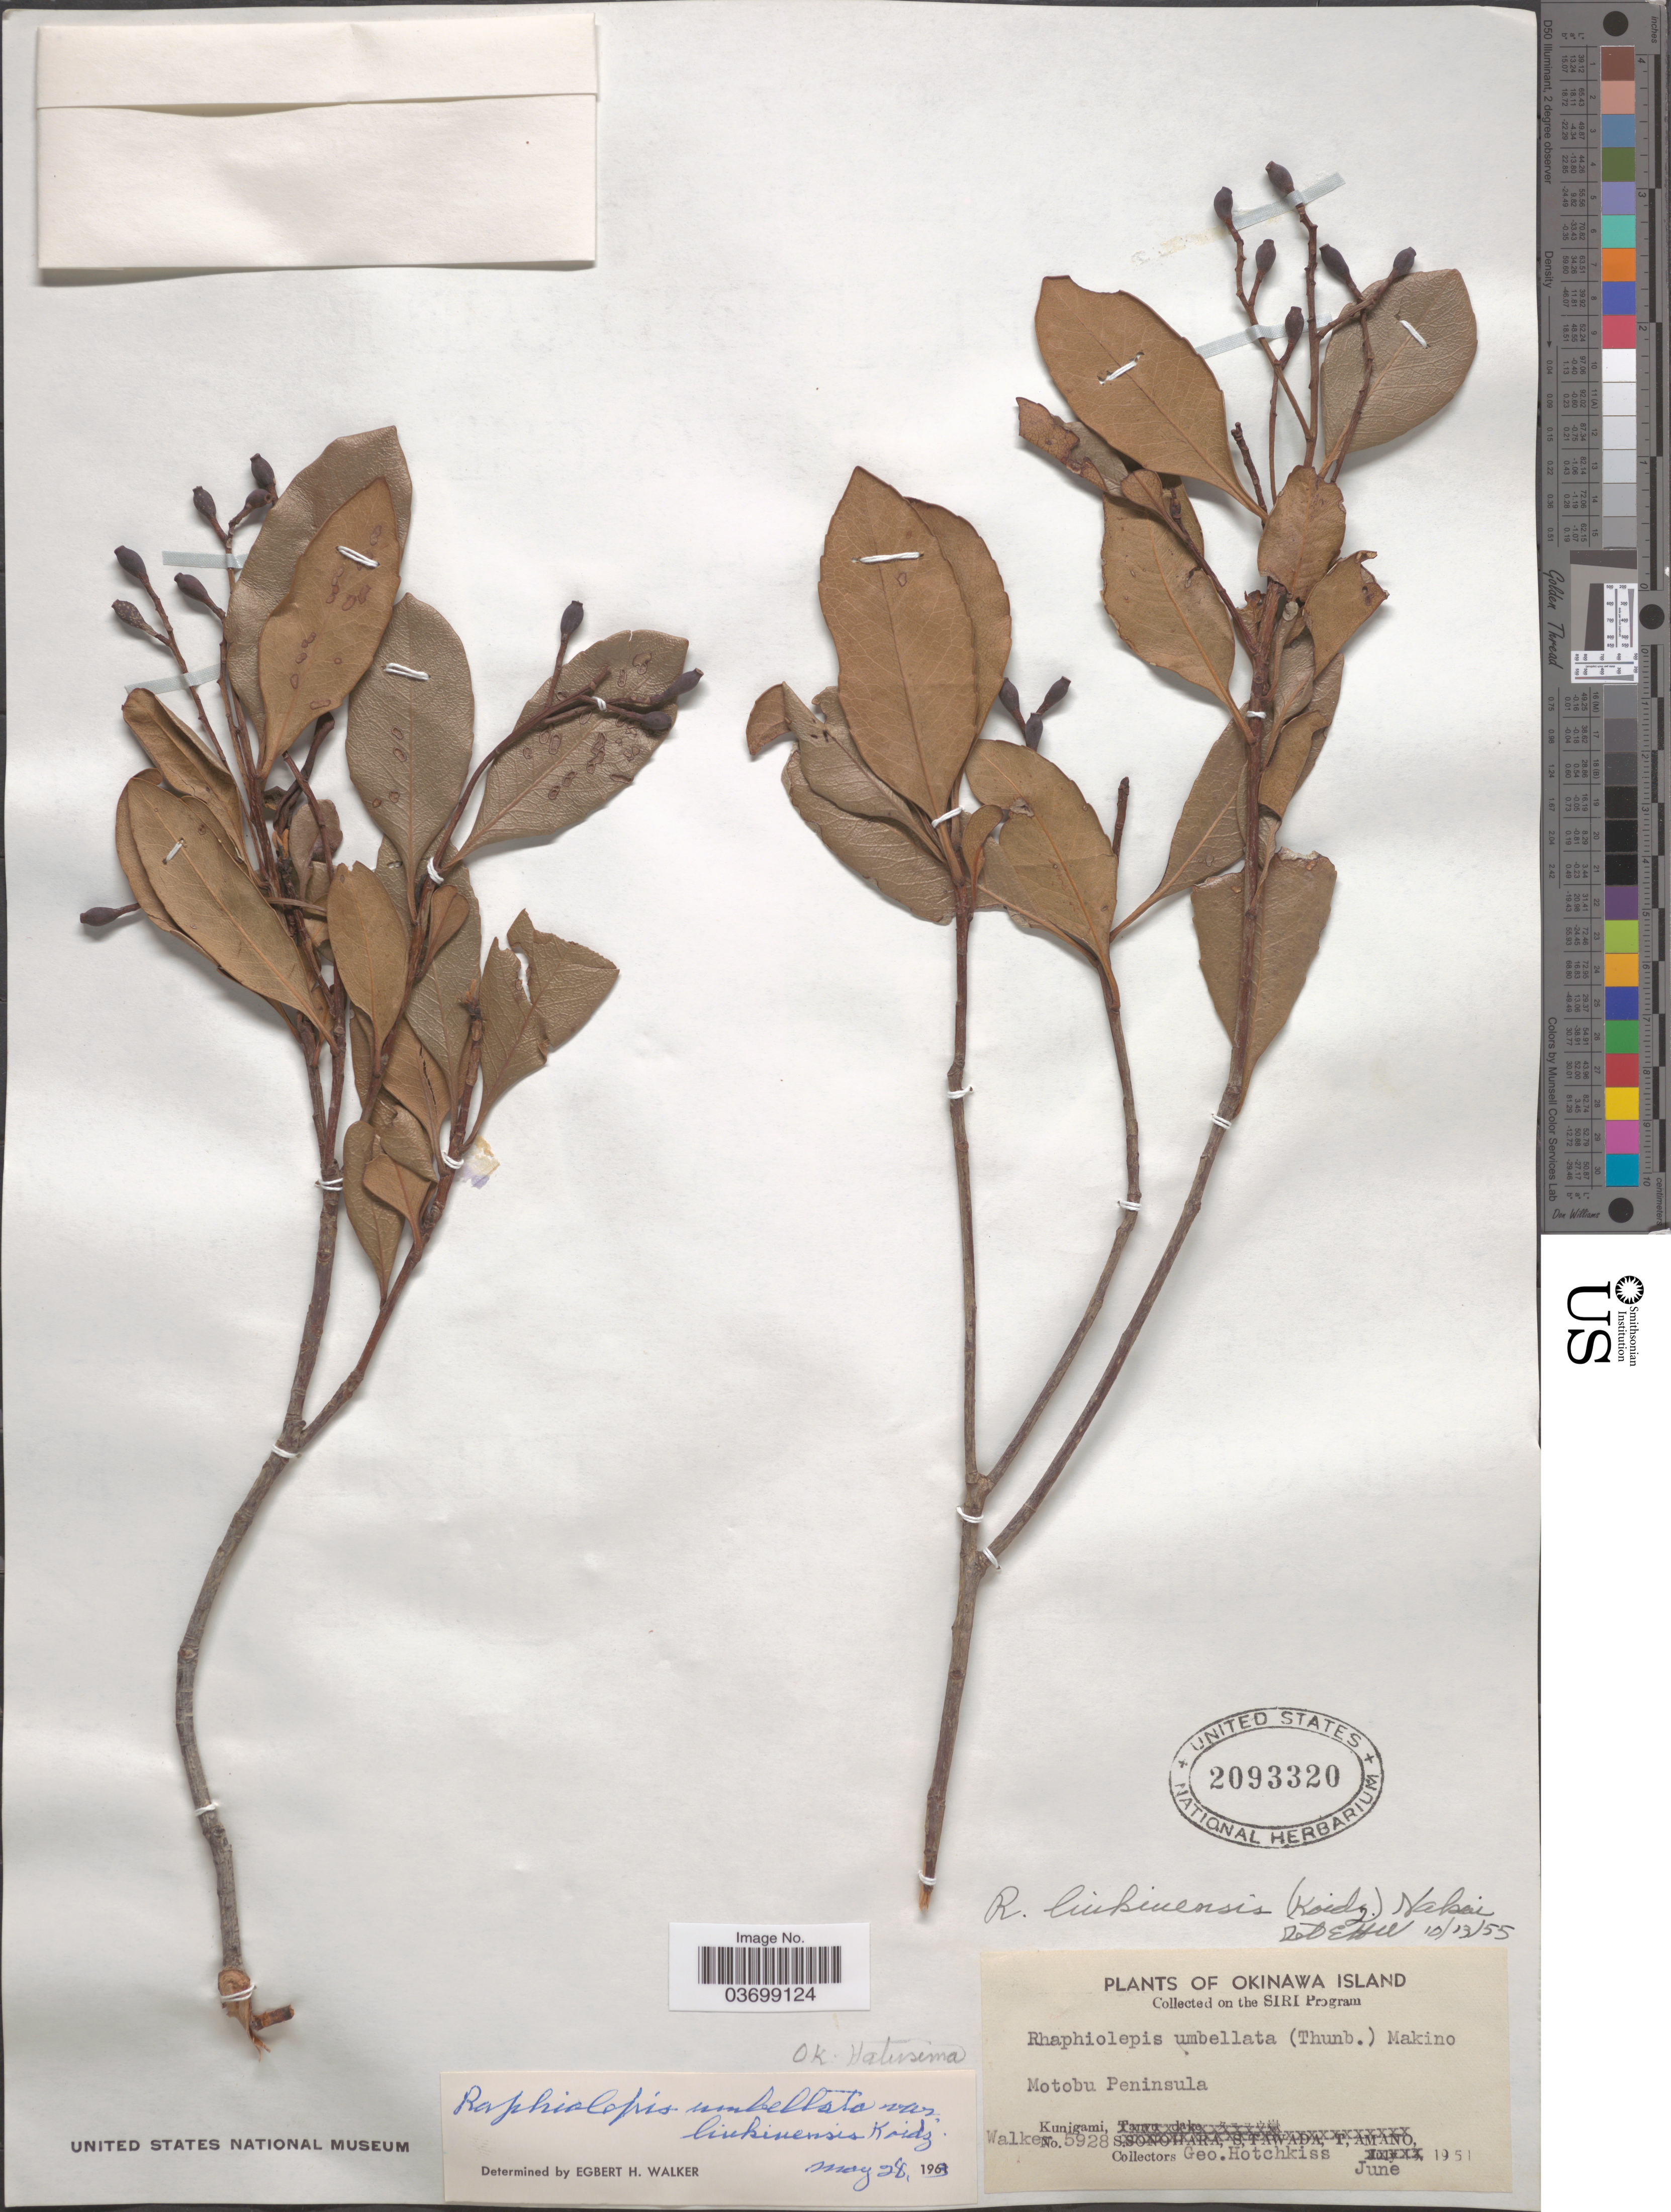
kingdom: Plantae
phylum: Tracheophyta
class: Magnoliopsida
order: Rosales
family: Rosaceae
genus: Rhaphiolepis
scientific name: Rhaphiolepis umbellata var. liukiuensis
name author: Koidz.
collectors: G. Hotchkiss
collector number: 5928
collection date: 1951-06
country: Japan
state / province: Okinawa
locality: Okinawa Island. Hatusima. Motobu Peninsula. Kunigami.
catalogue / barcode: US 2093320